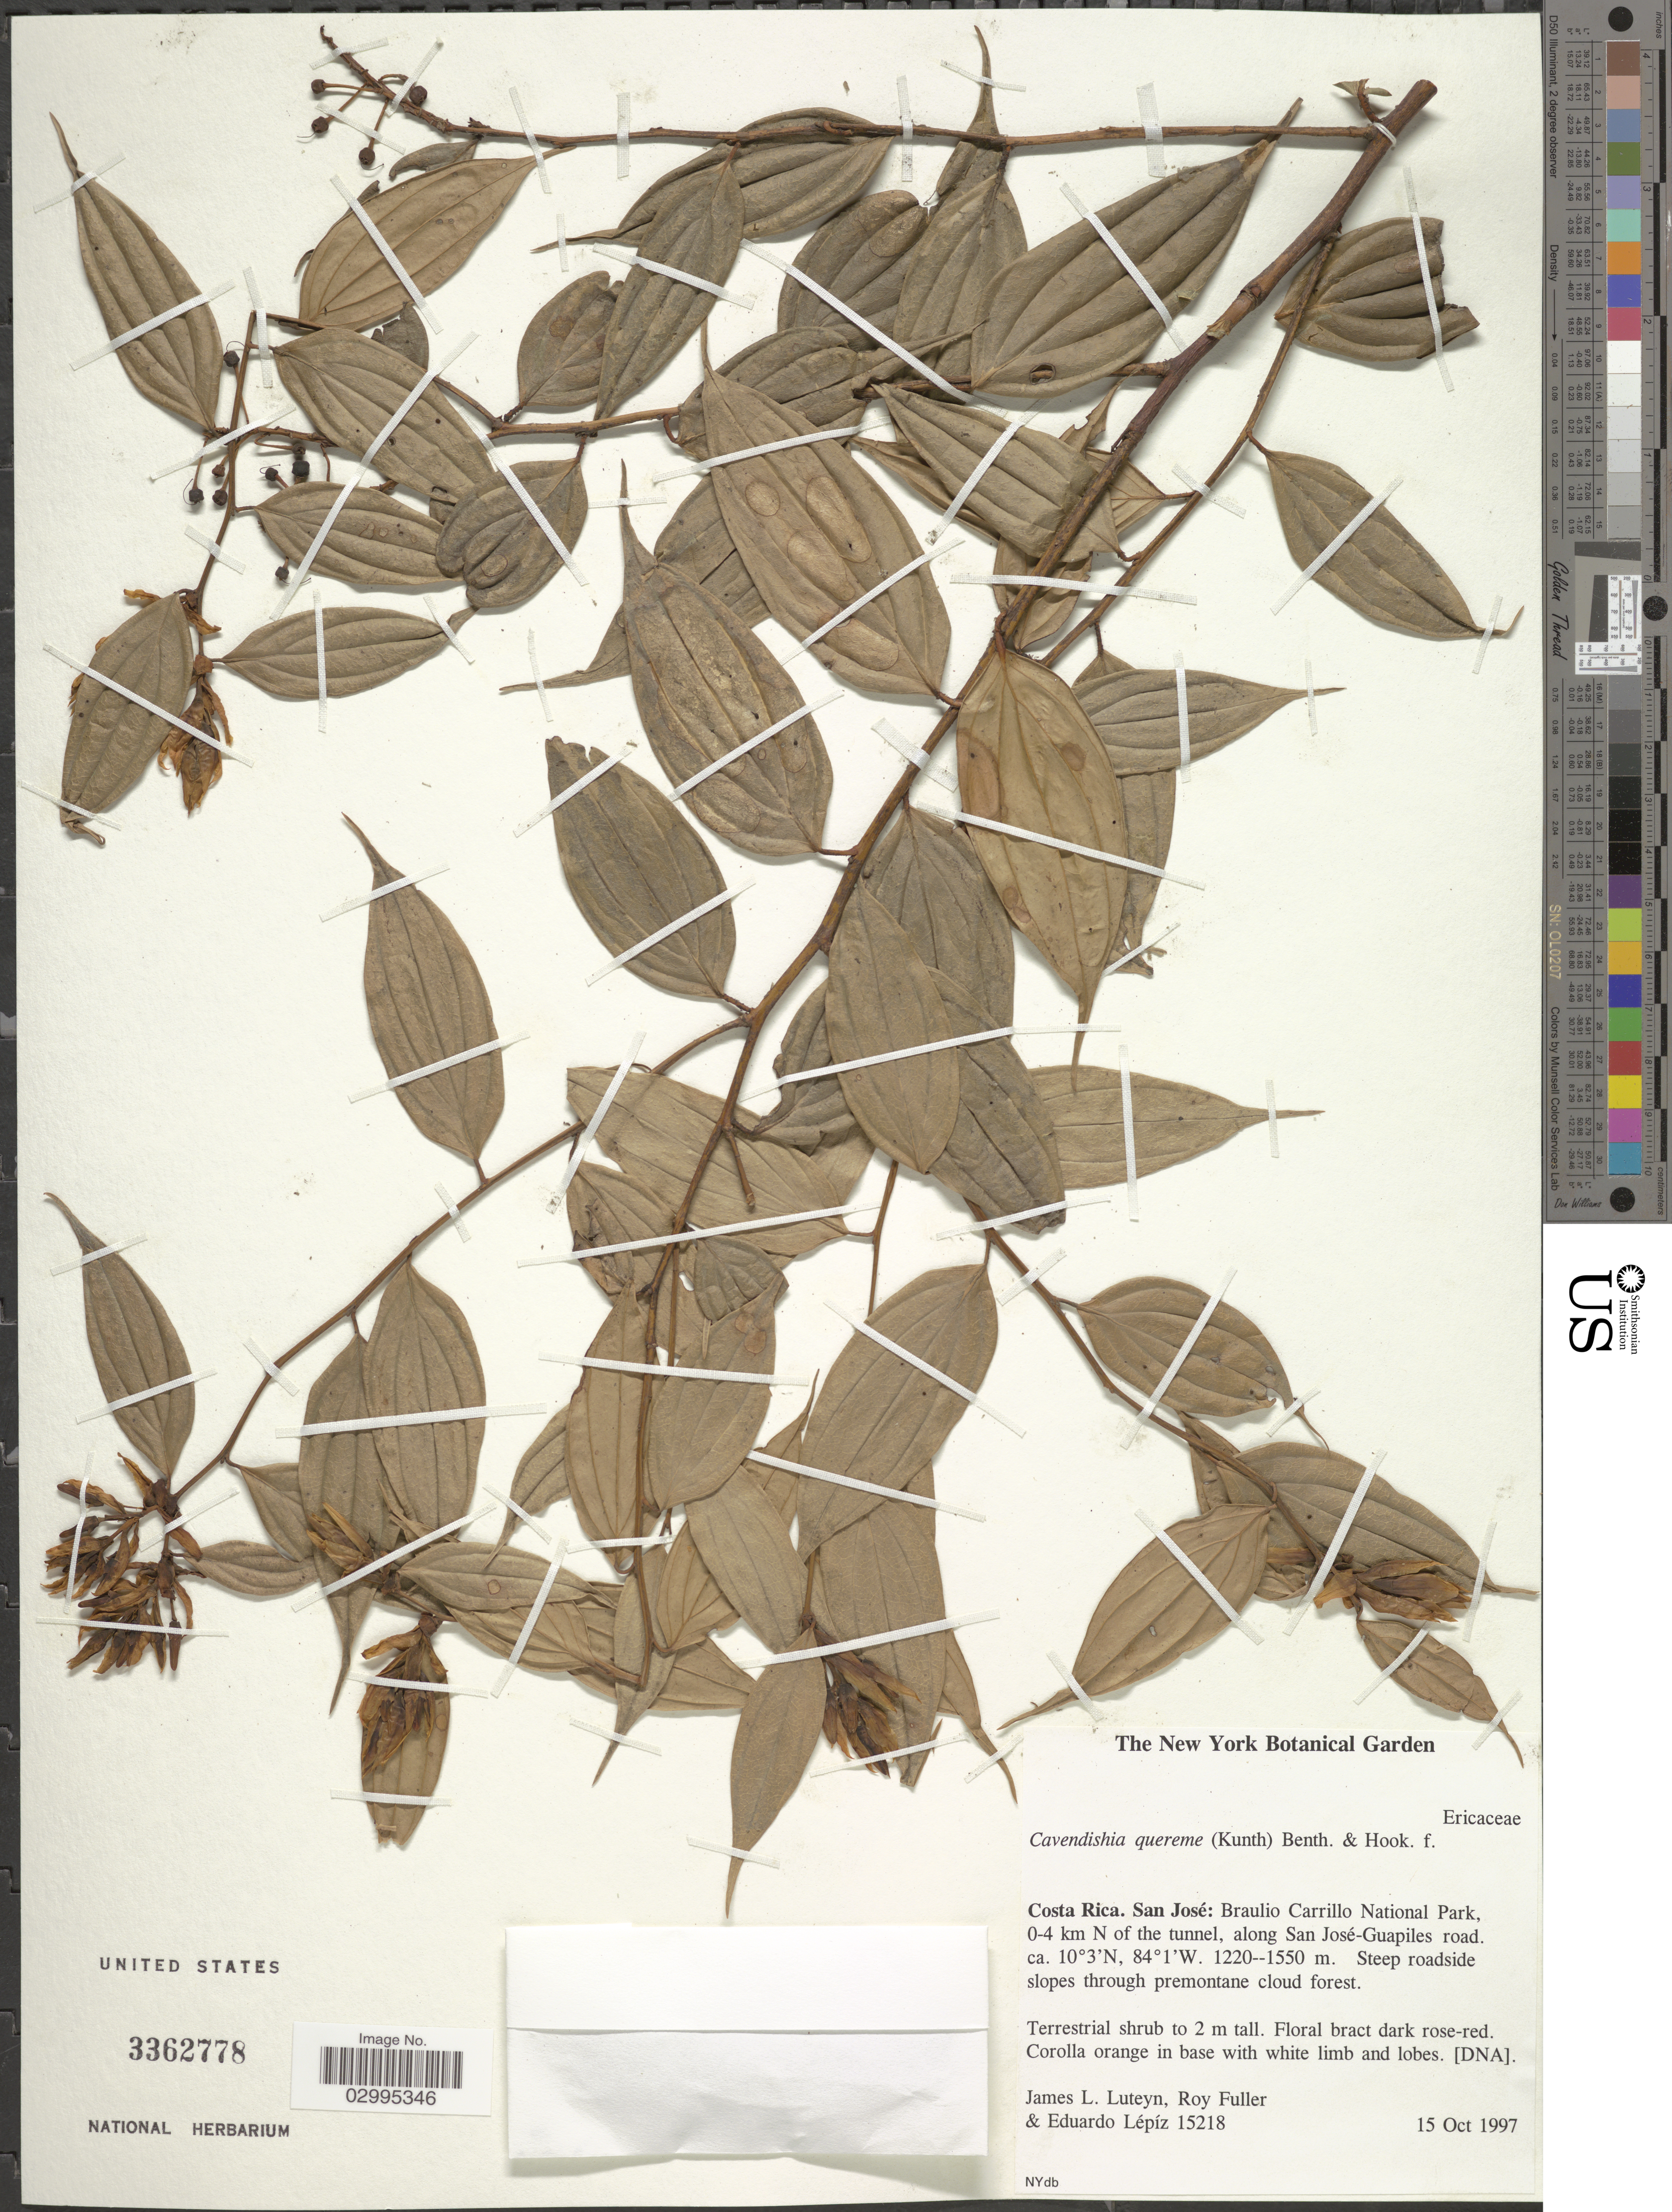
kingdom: Plantae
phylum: Tracheophyta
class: Magnoliopsida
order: Ericales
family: Ericaceae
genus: Cavendishia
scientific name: Cavendishia quereme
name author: (Kunth) Benth. & Hook. f.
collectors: J. L. Luteyn, R. Fuller & E. Lépiz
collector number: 15218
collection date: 1997-10-15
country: Costa Rica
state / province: San José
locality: Braulio Carrillo National Park, 0-4 km N of the tunnel, along San José-Guapiles road.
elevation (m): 1220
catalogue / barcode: US 3362778